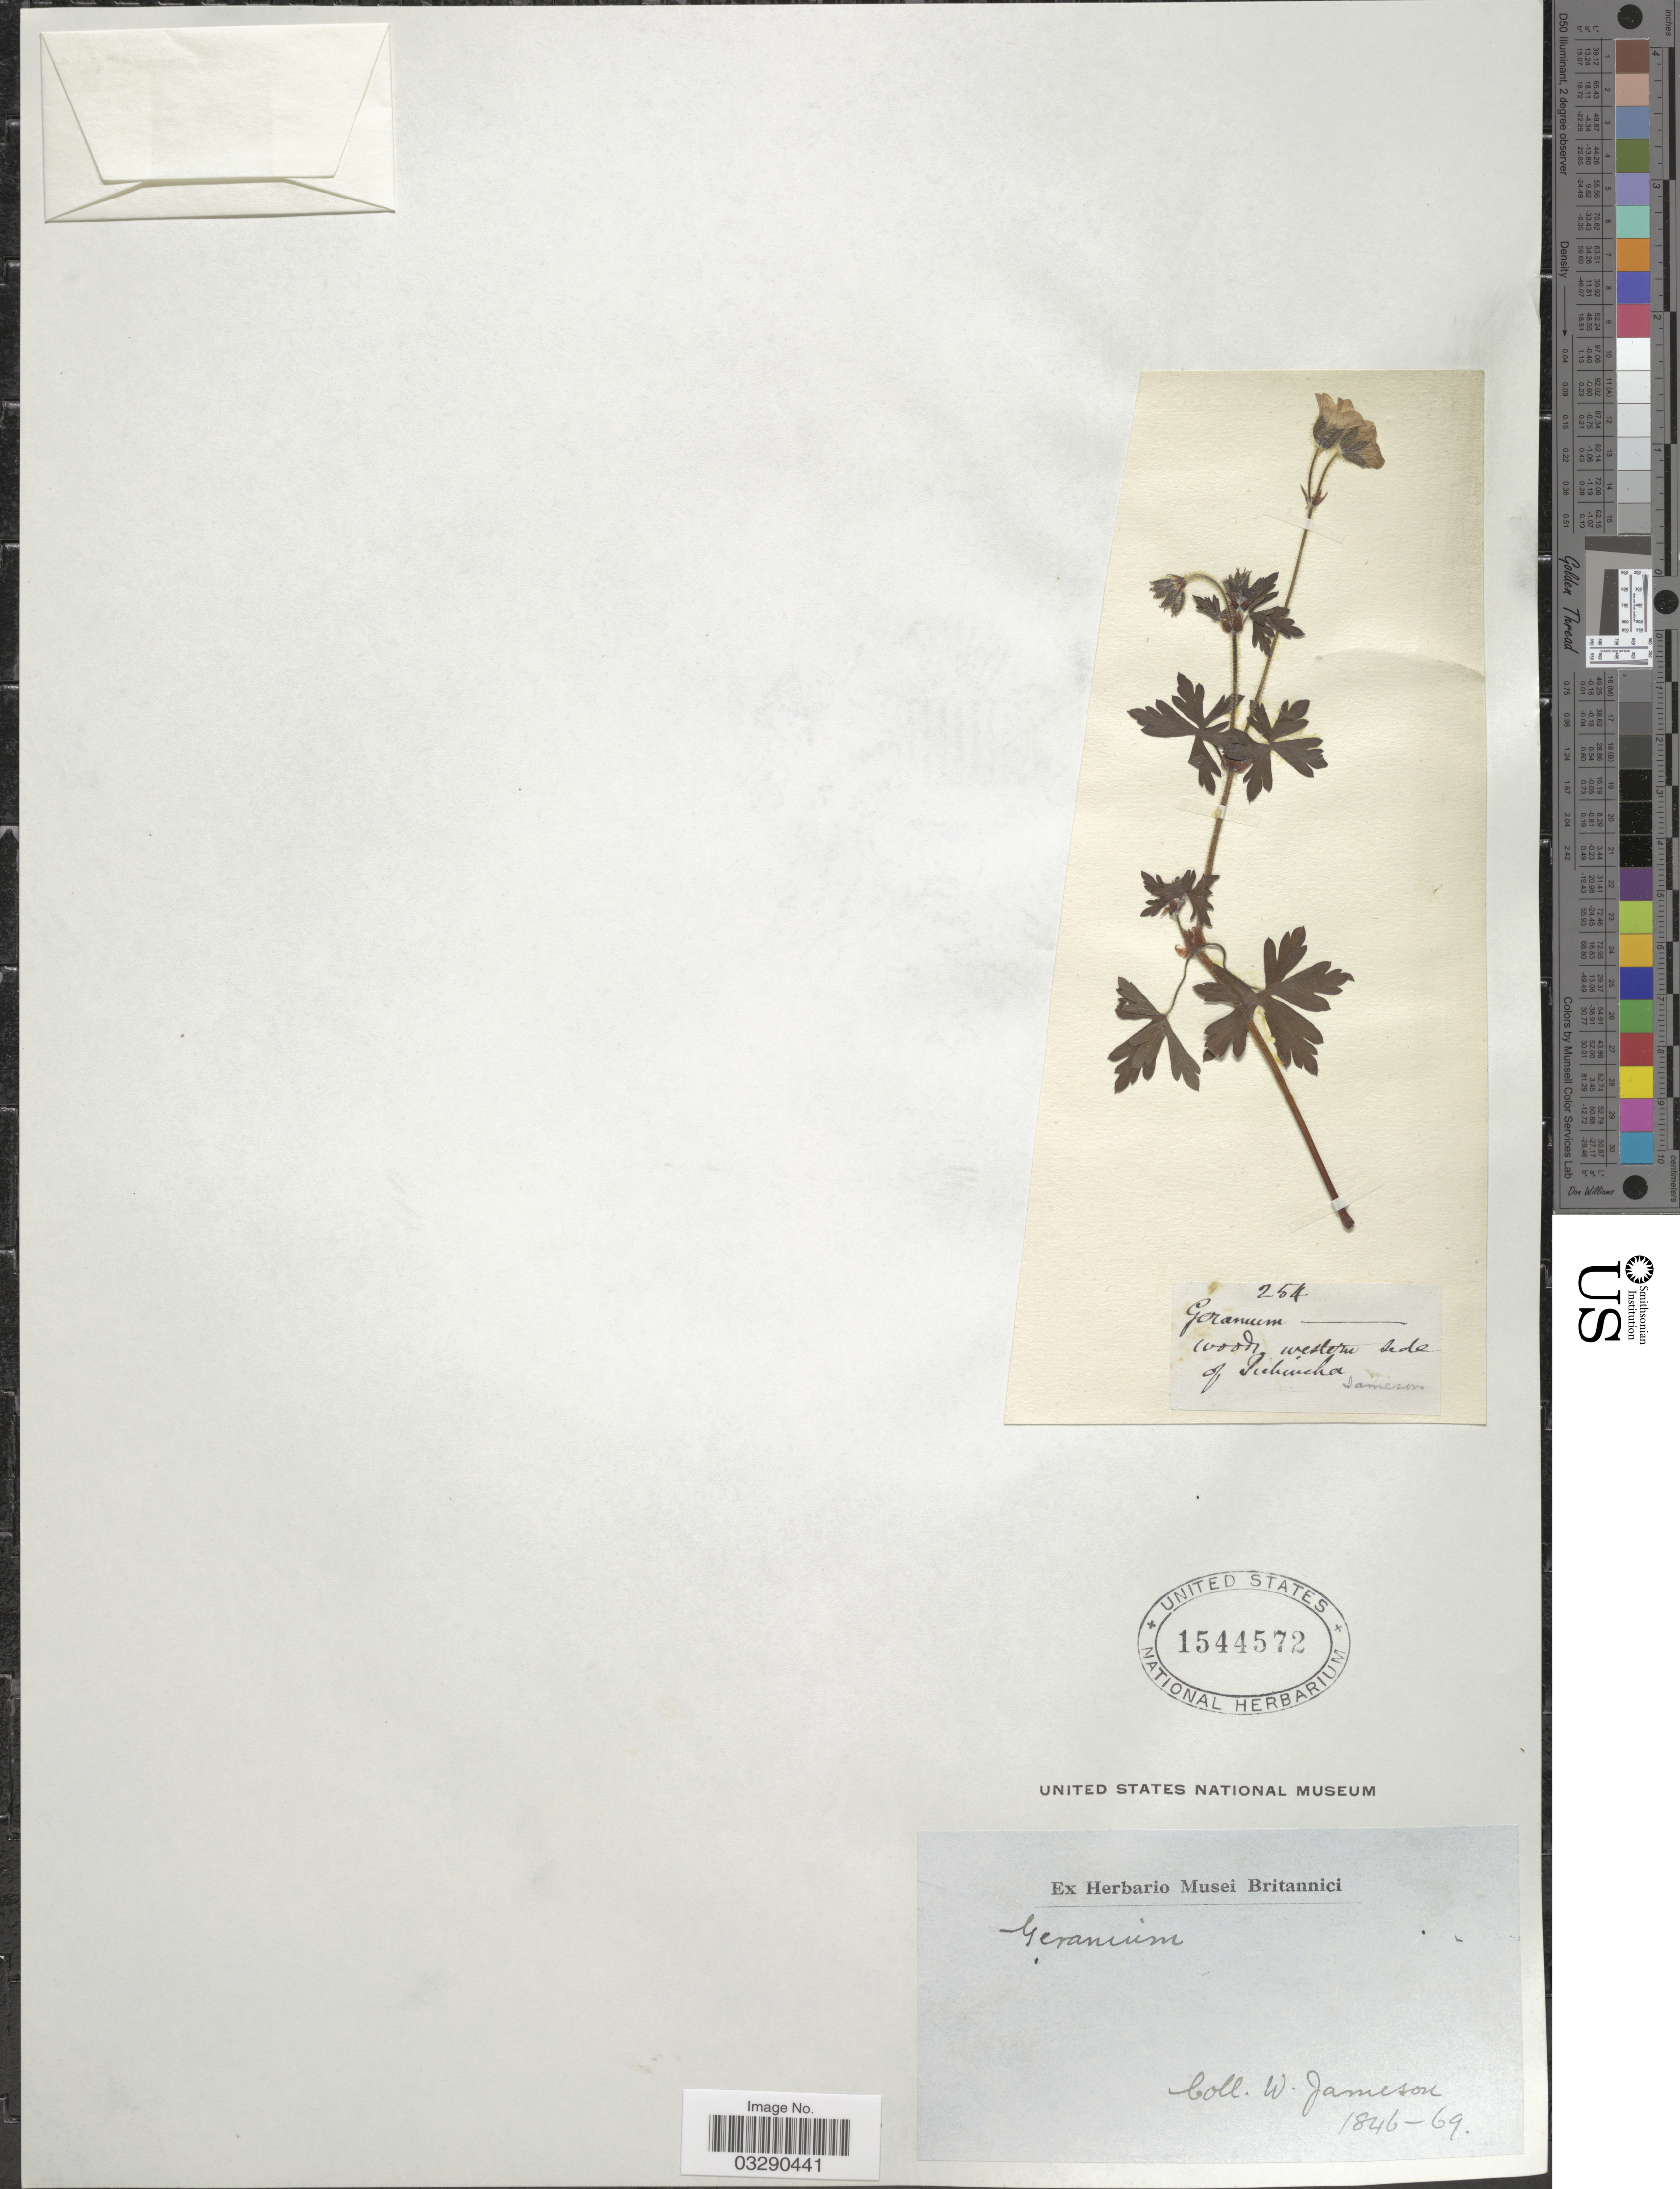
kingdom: Plantae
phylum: Tracheophyta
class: Magnoliopsida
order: Geraniales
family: Geraniaceae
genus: Geranium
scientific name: Geranium sp.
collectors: W. Jameson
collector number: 254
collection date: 1846/1869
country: Ecuador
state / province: Pichincha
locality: Western side of Pichincha.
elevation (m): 1000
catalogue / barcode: US 1544572